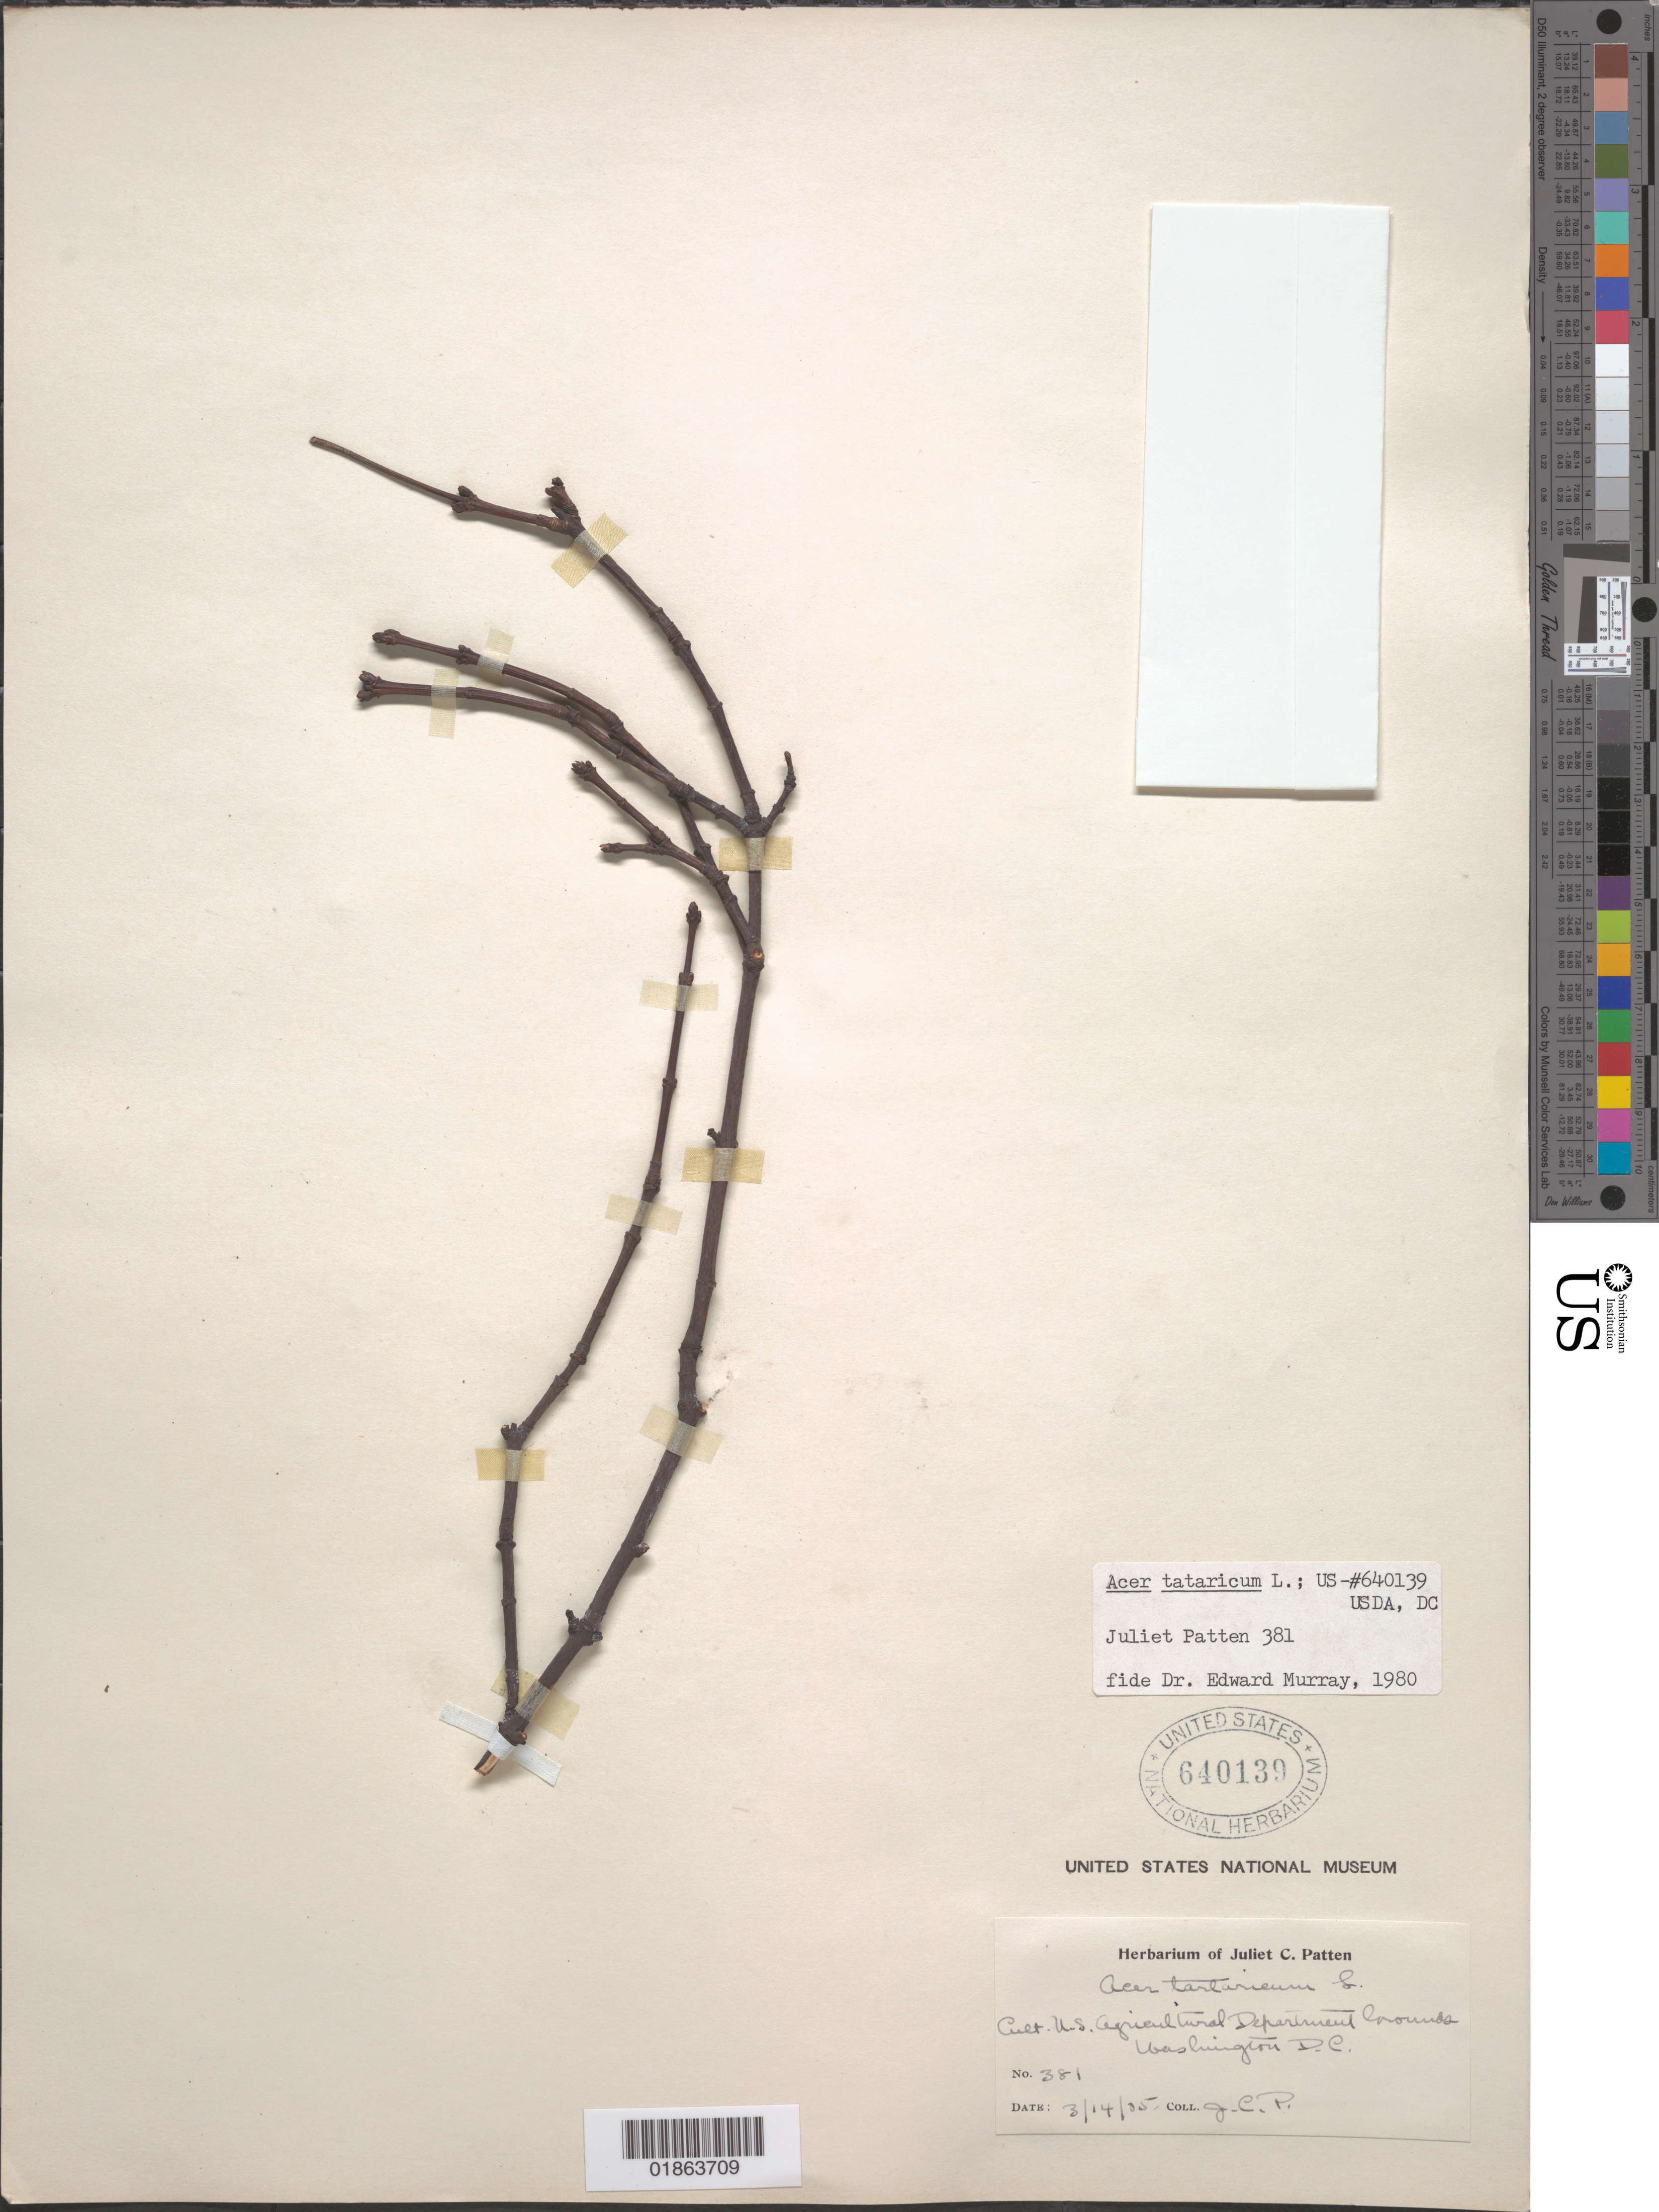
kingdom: Plantae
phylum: Tracheophyta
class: Magnoliopsida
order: Sapindales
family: Sapindaceae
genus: Acer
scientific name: Acer tataricum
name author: L.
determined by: Murray, Edward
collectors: J. Patten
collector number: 381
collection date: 1905-03-14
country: United States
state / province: District of Columbia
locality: U.S. Agricultural Department Grounds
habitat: Cultivated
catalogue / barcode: US 640139